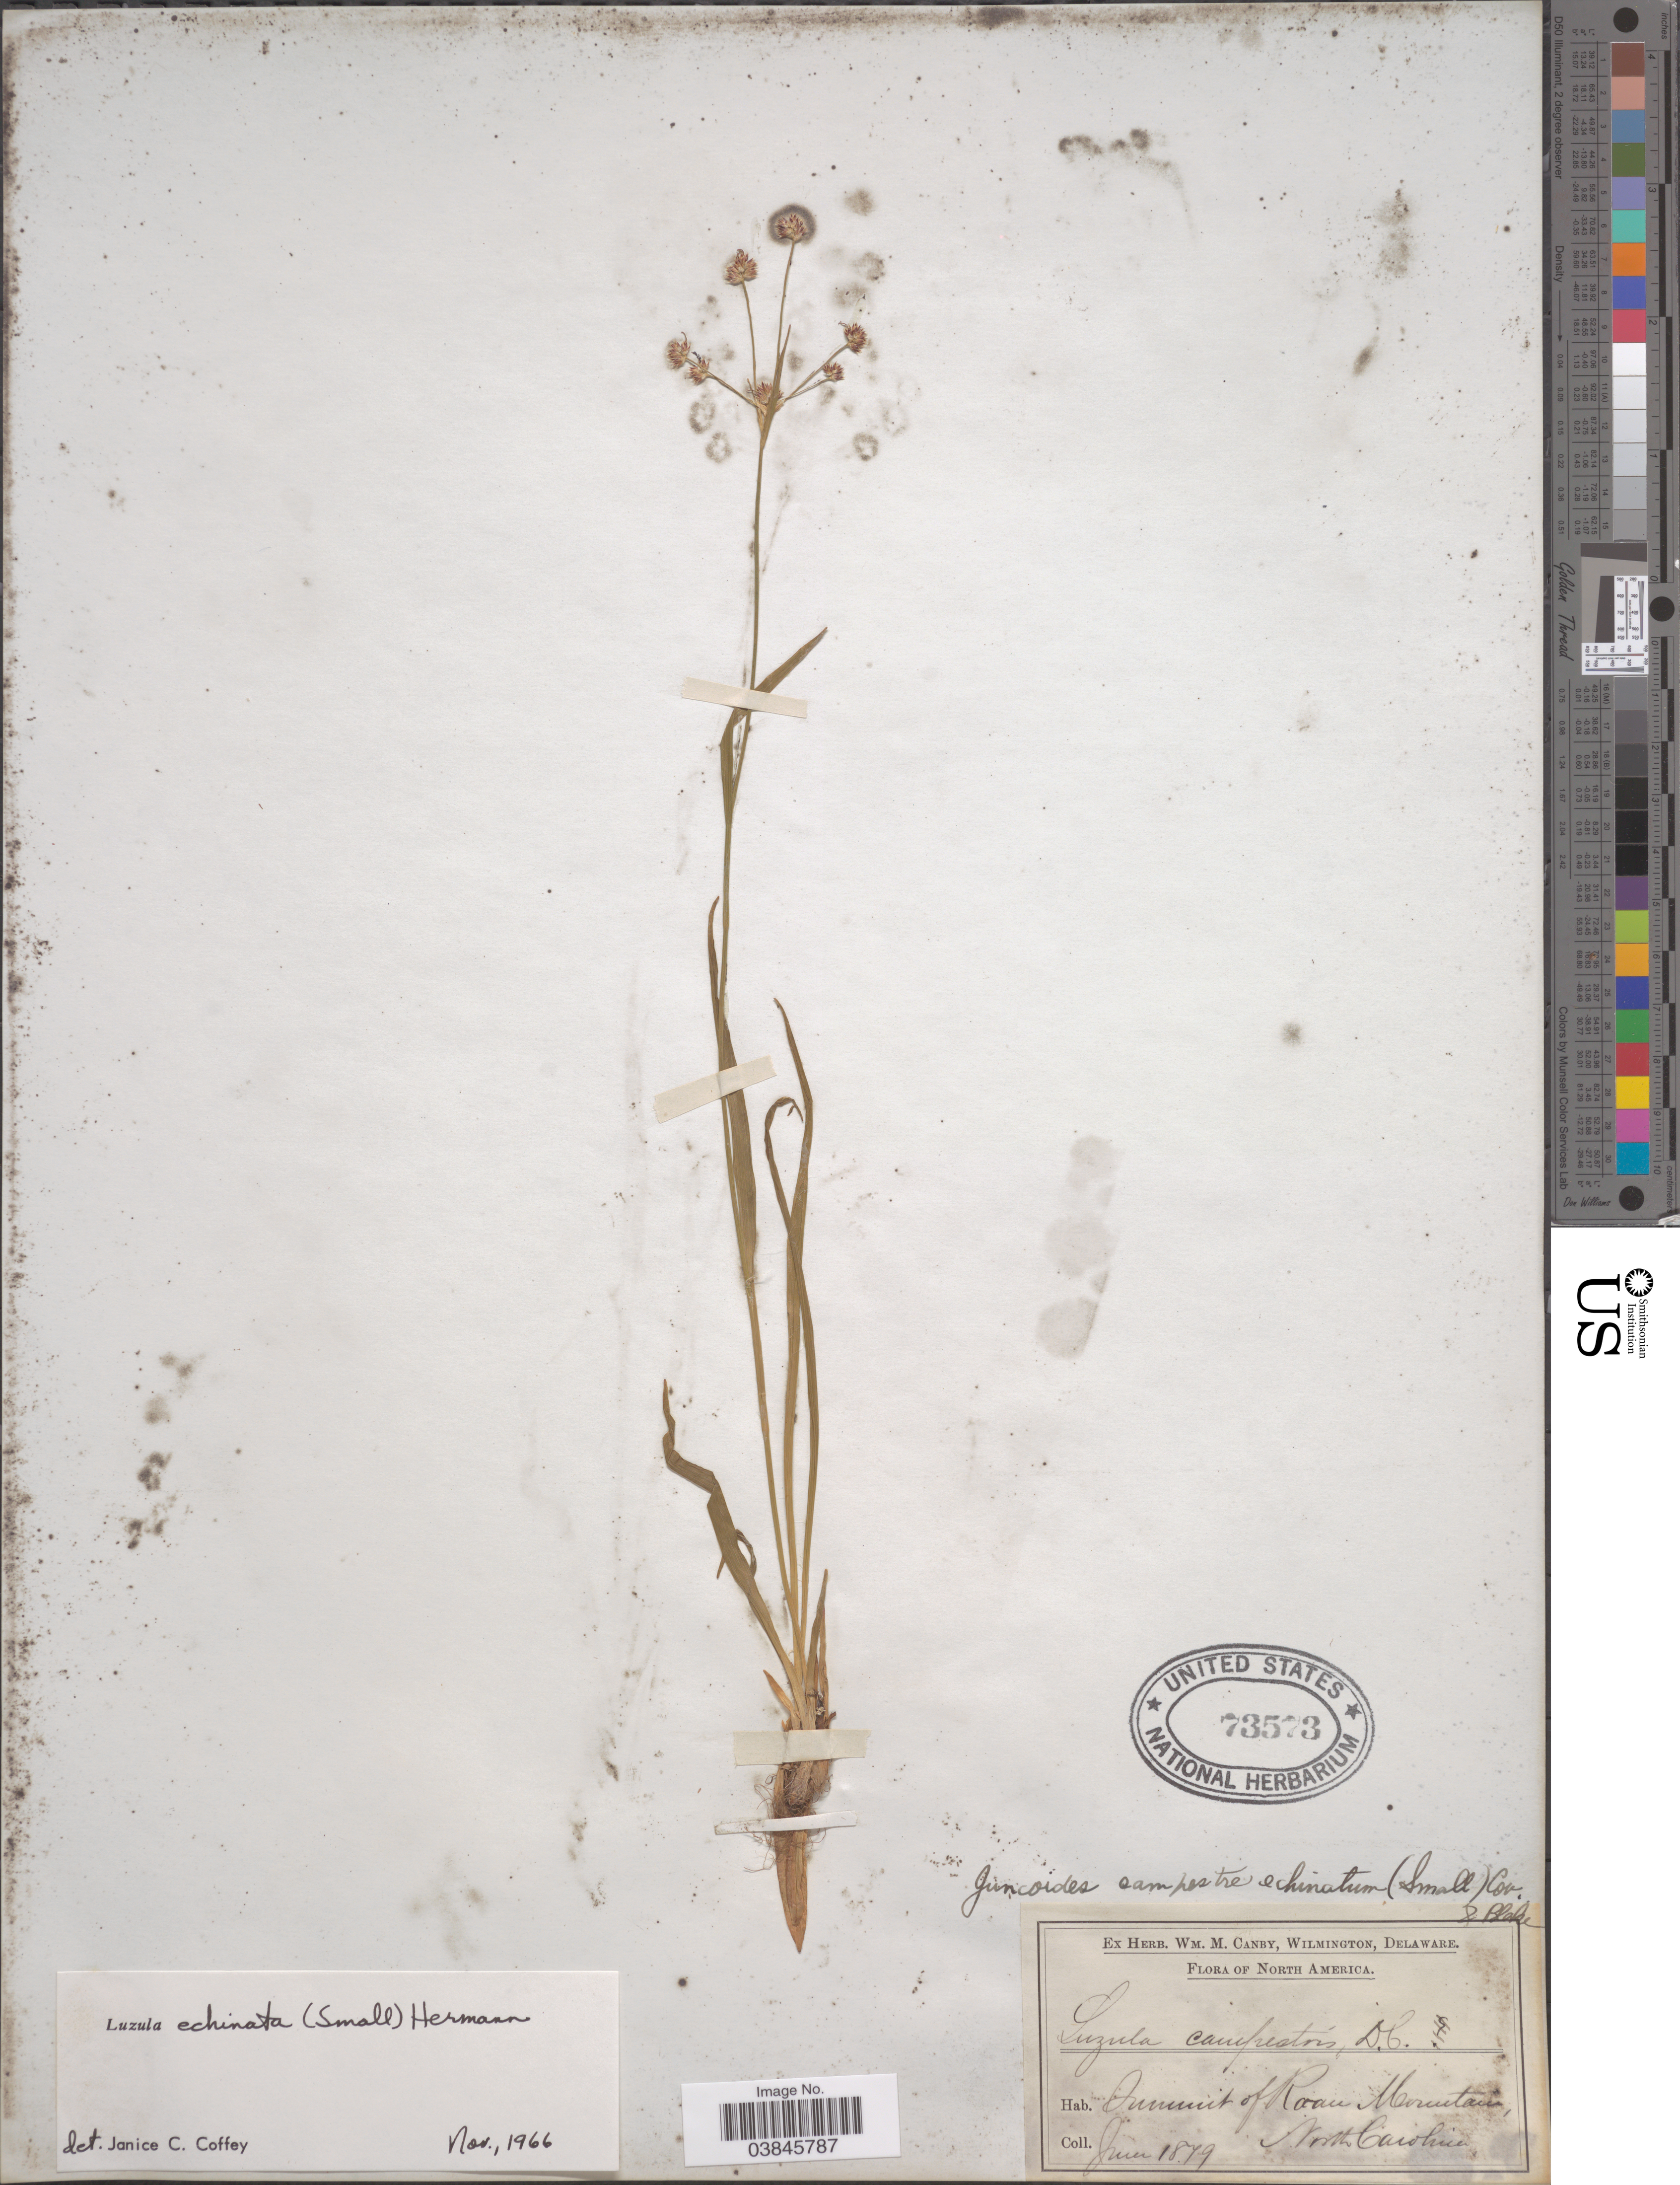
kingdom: Plantae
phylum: Tracheophyta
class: Liliopsida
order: Poales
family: Juncaceae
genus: Luzula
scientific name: Luzula echinata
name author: (Small) F.J. Herm.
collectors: ex herb. W.M. Canby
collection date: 1879-06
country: United States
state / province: North Carolina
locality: Summit of Roan Mountain.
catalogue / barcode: US 73573